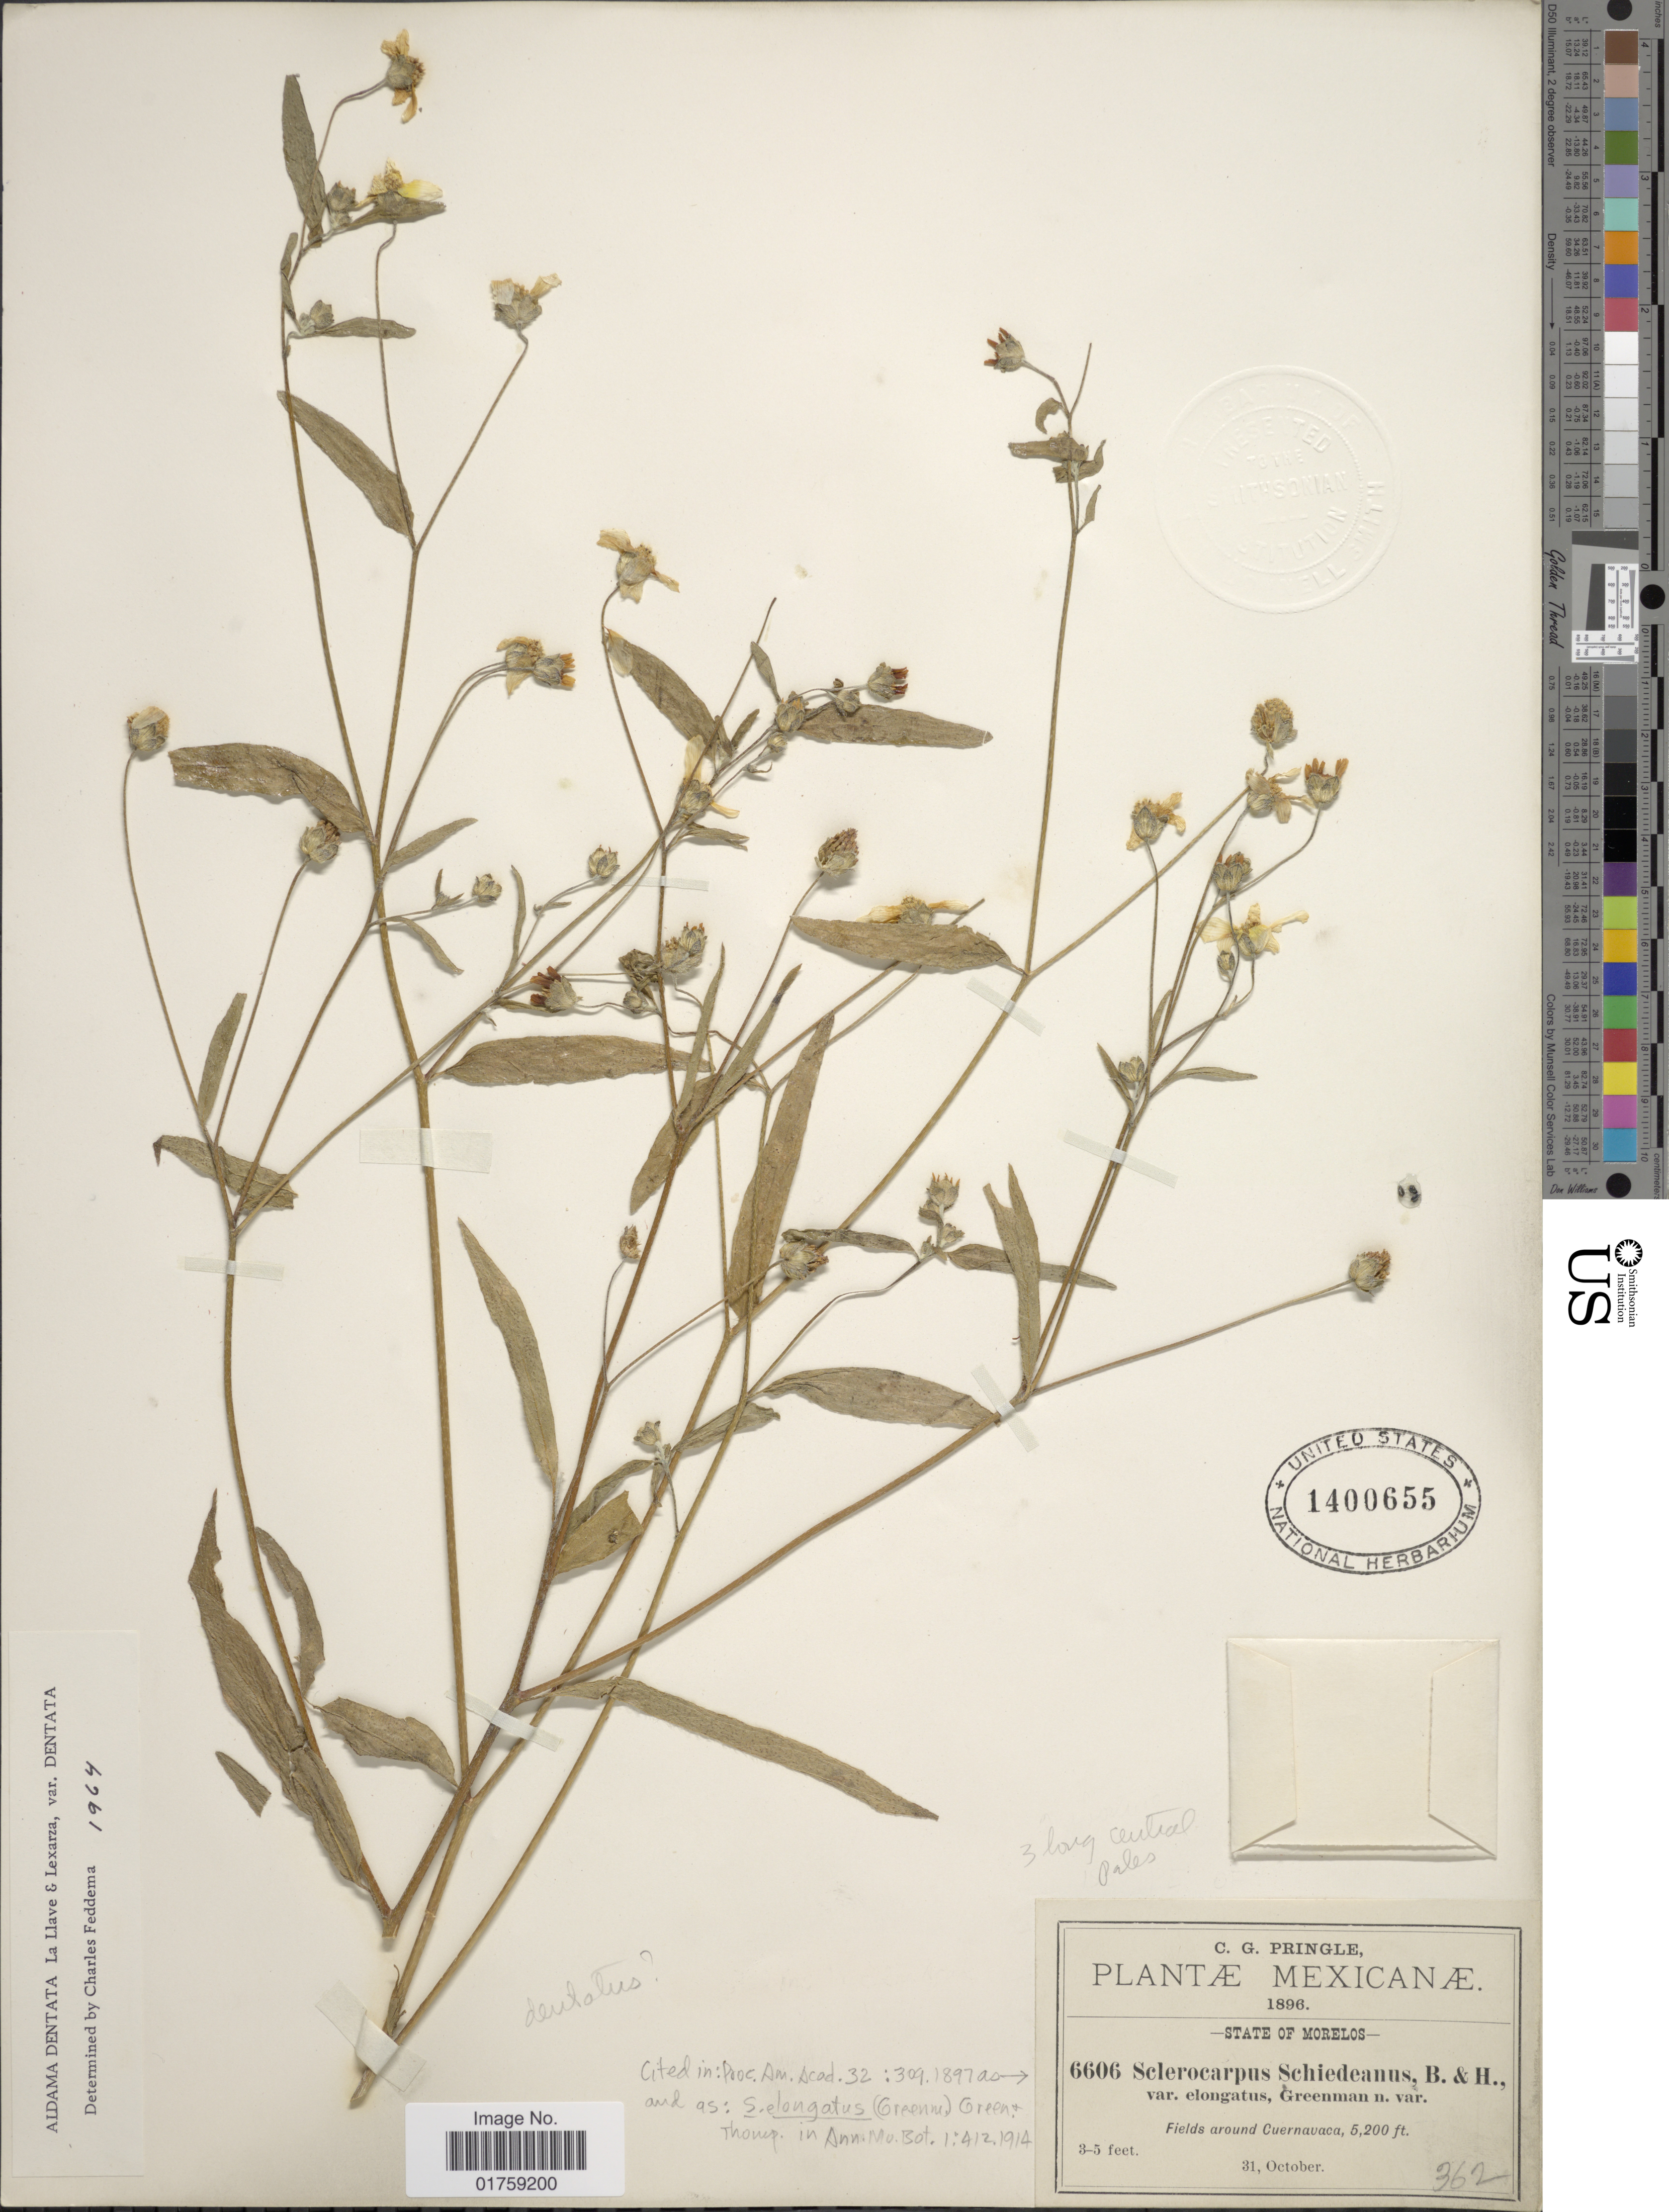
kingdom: Plantae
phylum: Tracheophyta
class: Magnoliopsida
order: Asterales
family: Asteraceae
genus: Sclerocarpus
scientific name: Sclerocarpus dentatus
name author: (La Llave) Benth. & Hook. f. ex Hemsl.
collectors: C. G. Pringle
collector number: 6606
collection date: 1896-10-31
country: Mexico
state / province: Morelos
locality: State of Morelos. Fields around Cuernavaca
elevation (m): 1585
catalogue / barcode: US 1400655